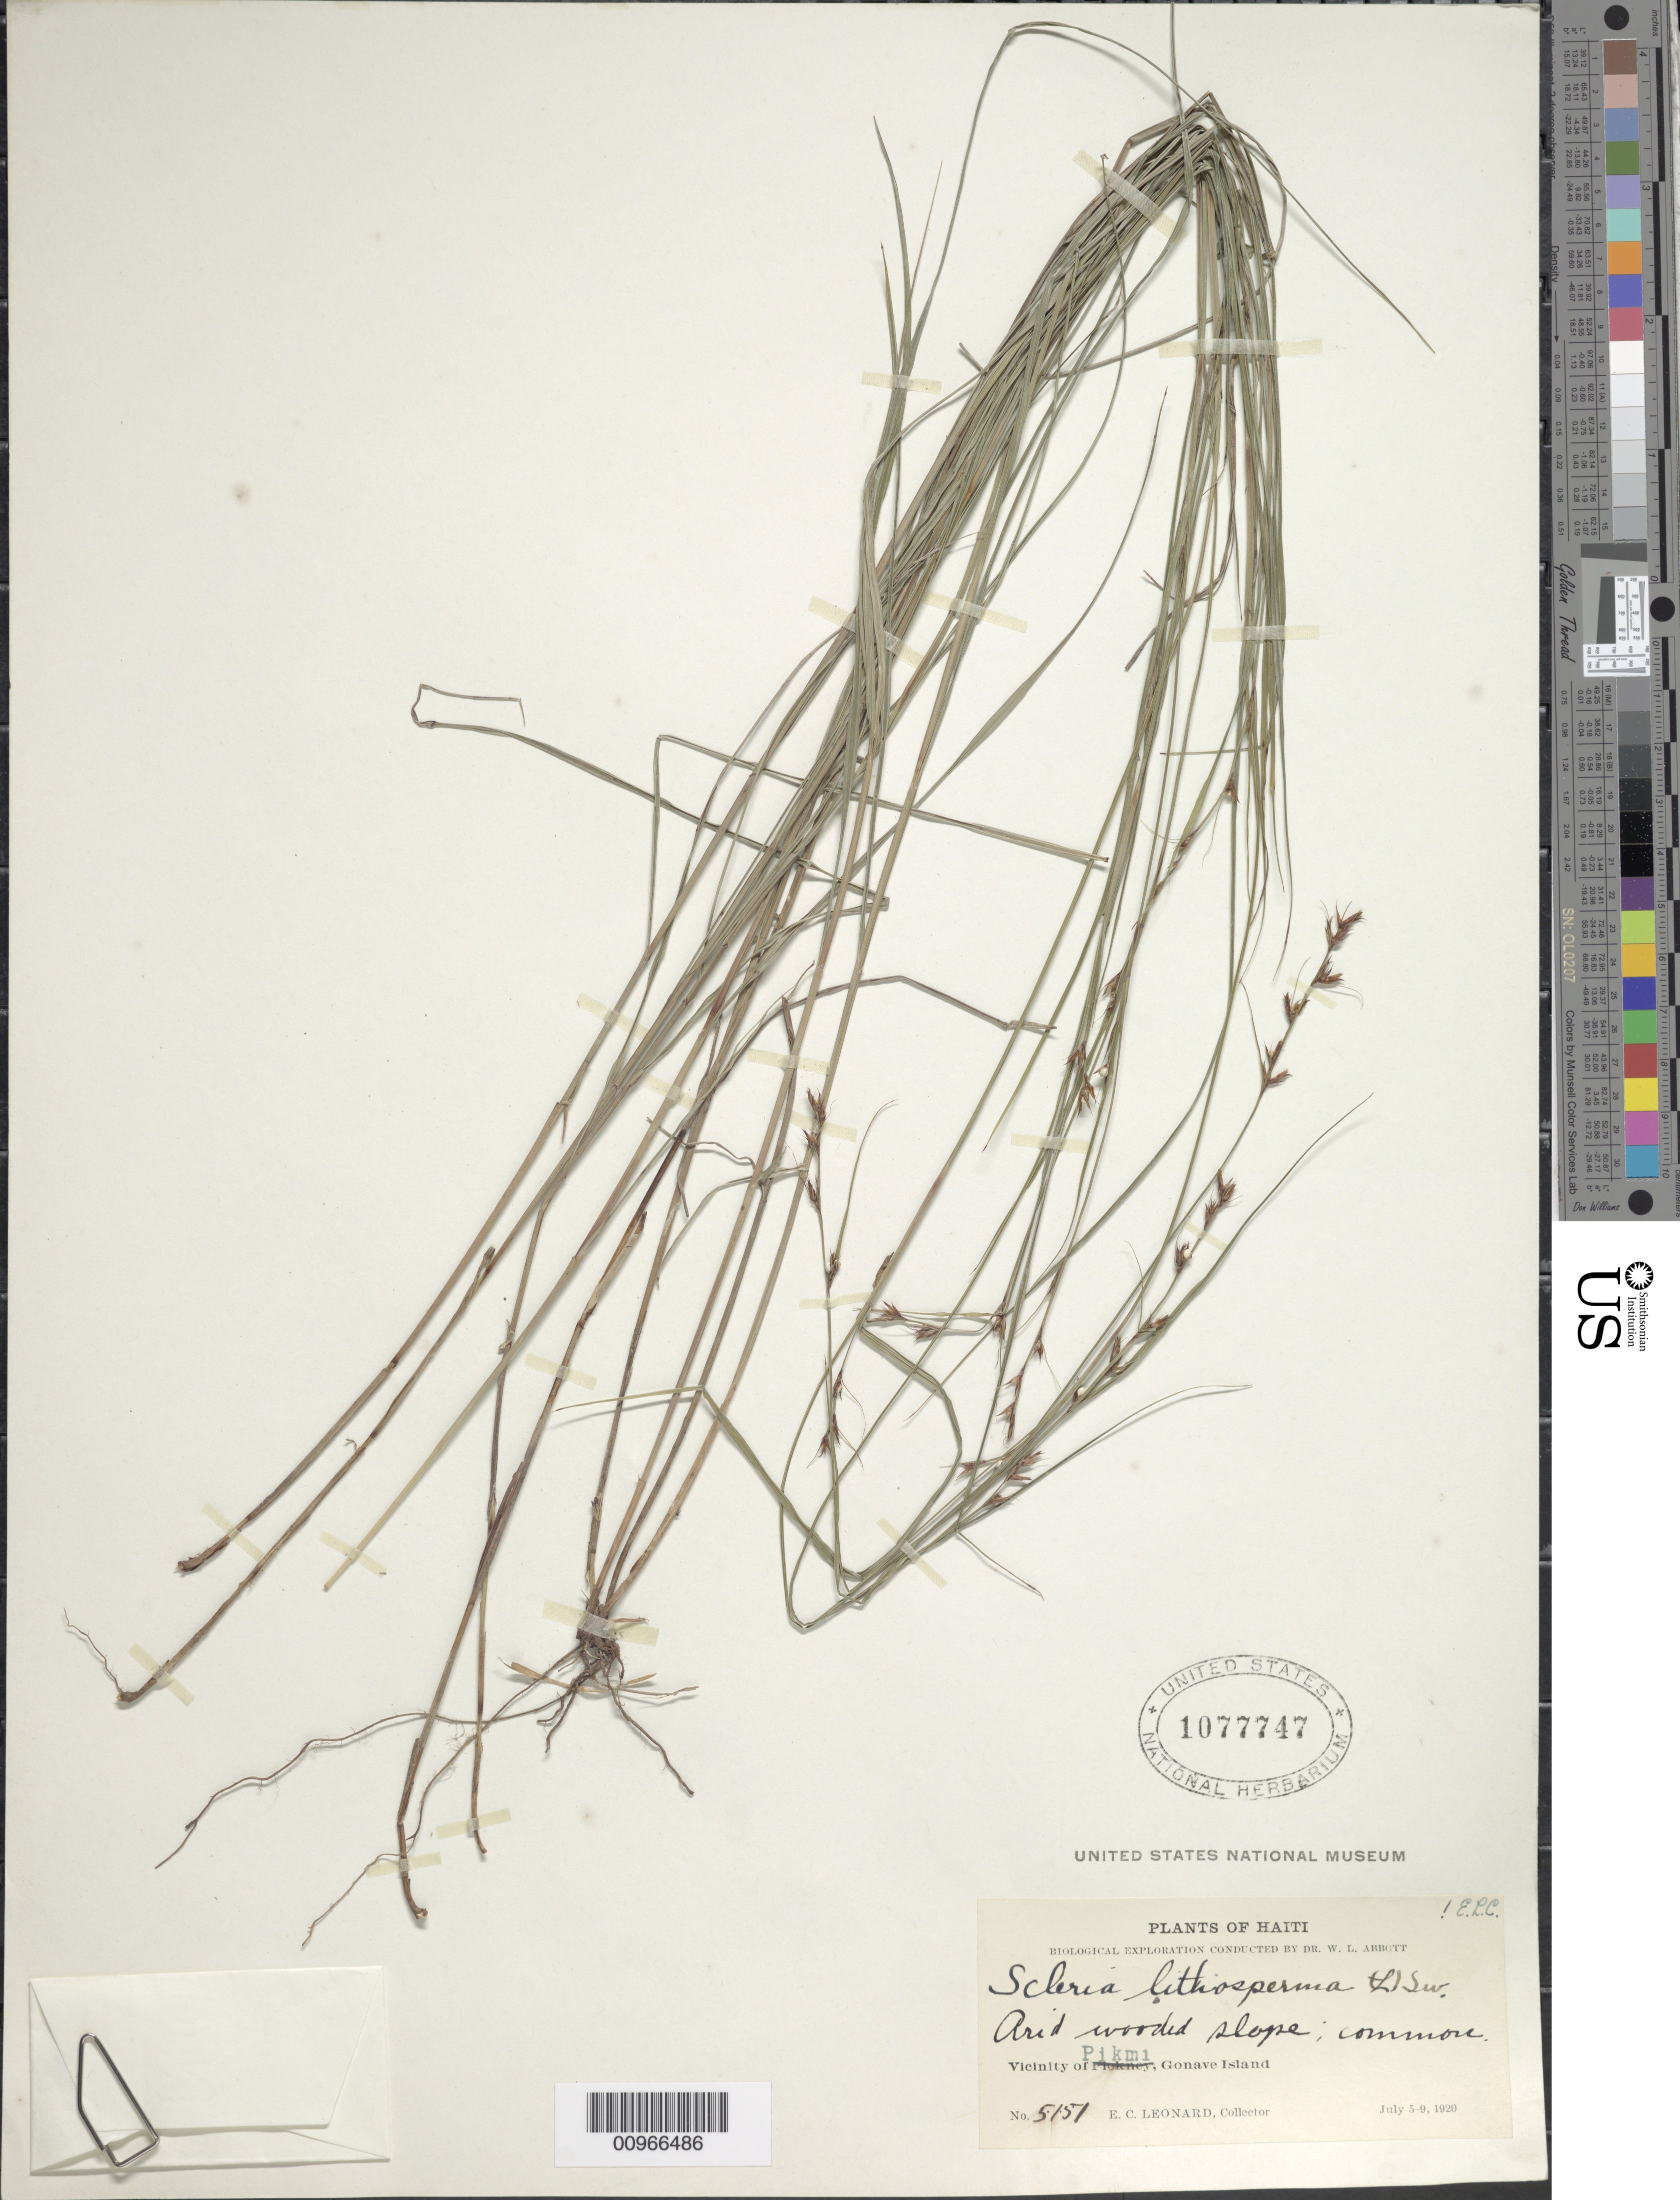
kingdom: Plantae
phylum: Tracheophyta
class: Liliopsida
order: Poales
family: Cyperaceae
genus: Scleria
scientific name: Scleria lithosperma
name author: (L.) Sw.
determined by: Core, E. L.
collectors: E. C. Leonard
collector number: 5151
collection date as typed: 05 Jul 1920 to 09 Jul 1920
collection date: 1920-07-05/1920-07-09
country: Haiti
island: Gonave I.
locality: Vicinity of Pikmi.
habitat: Arid wooded slope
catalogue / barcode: US 1077747